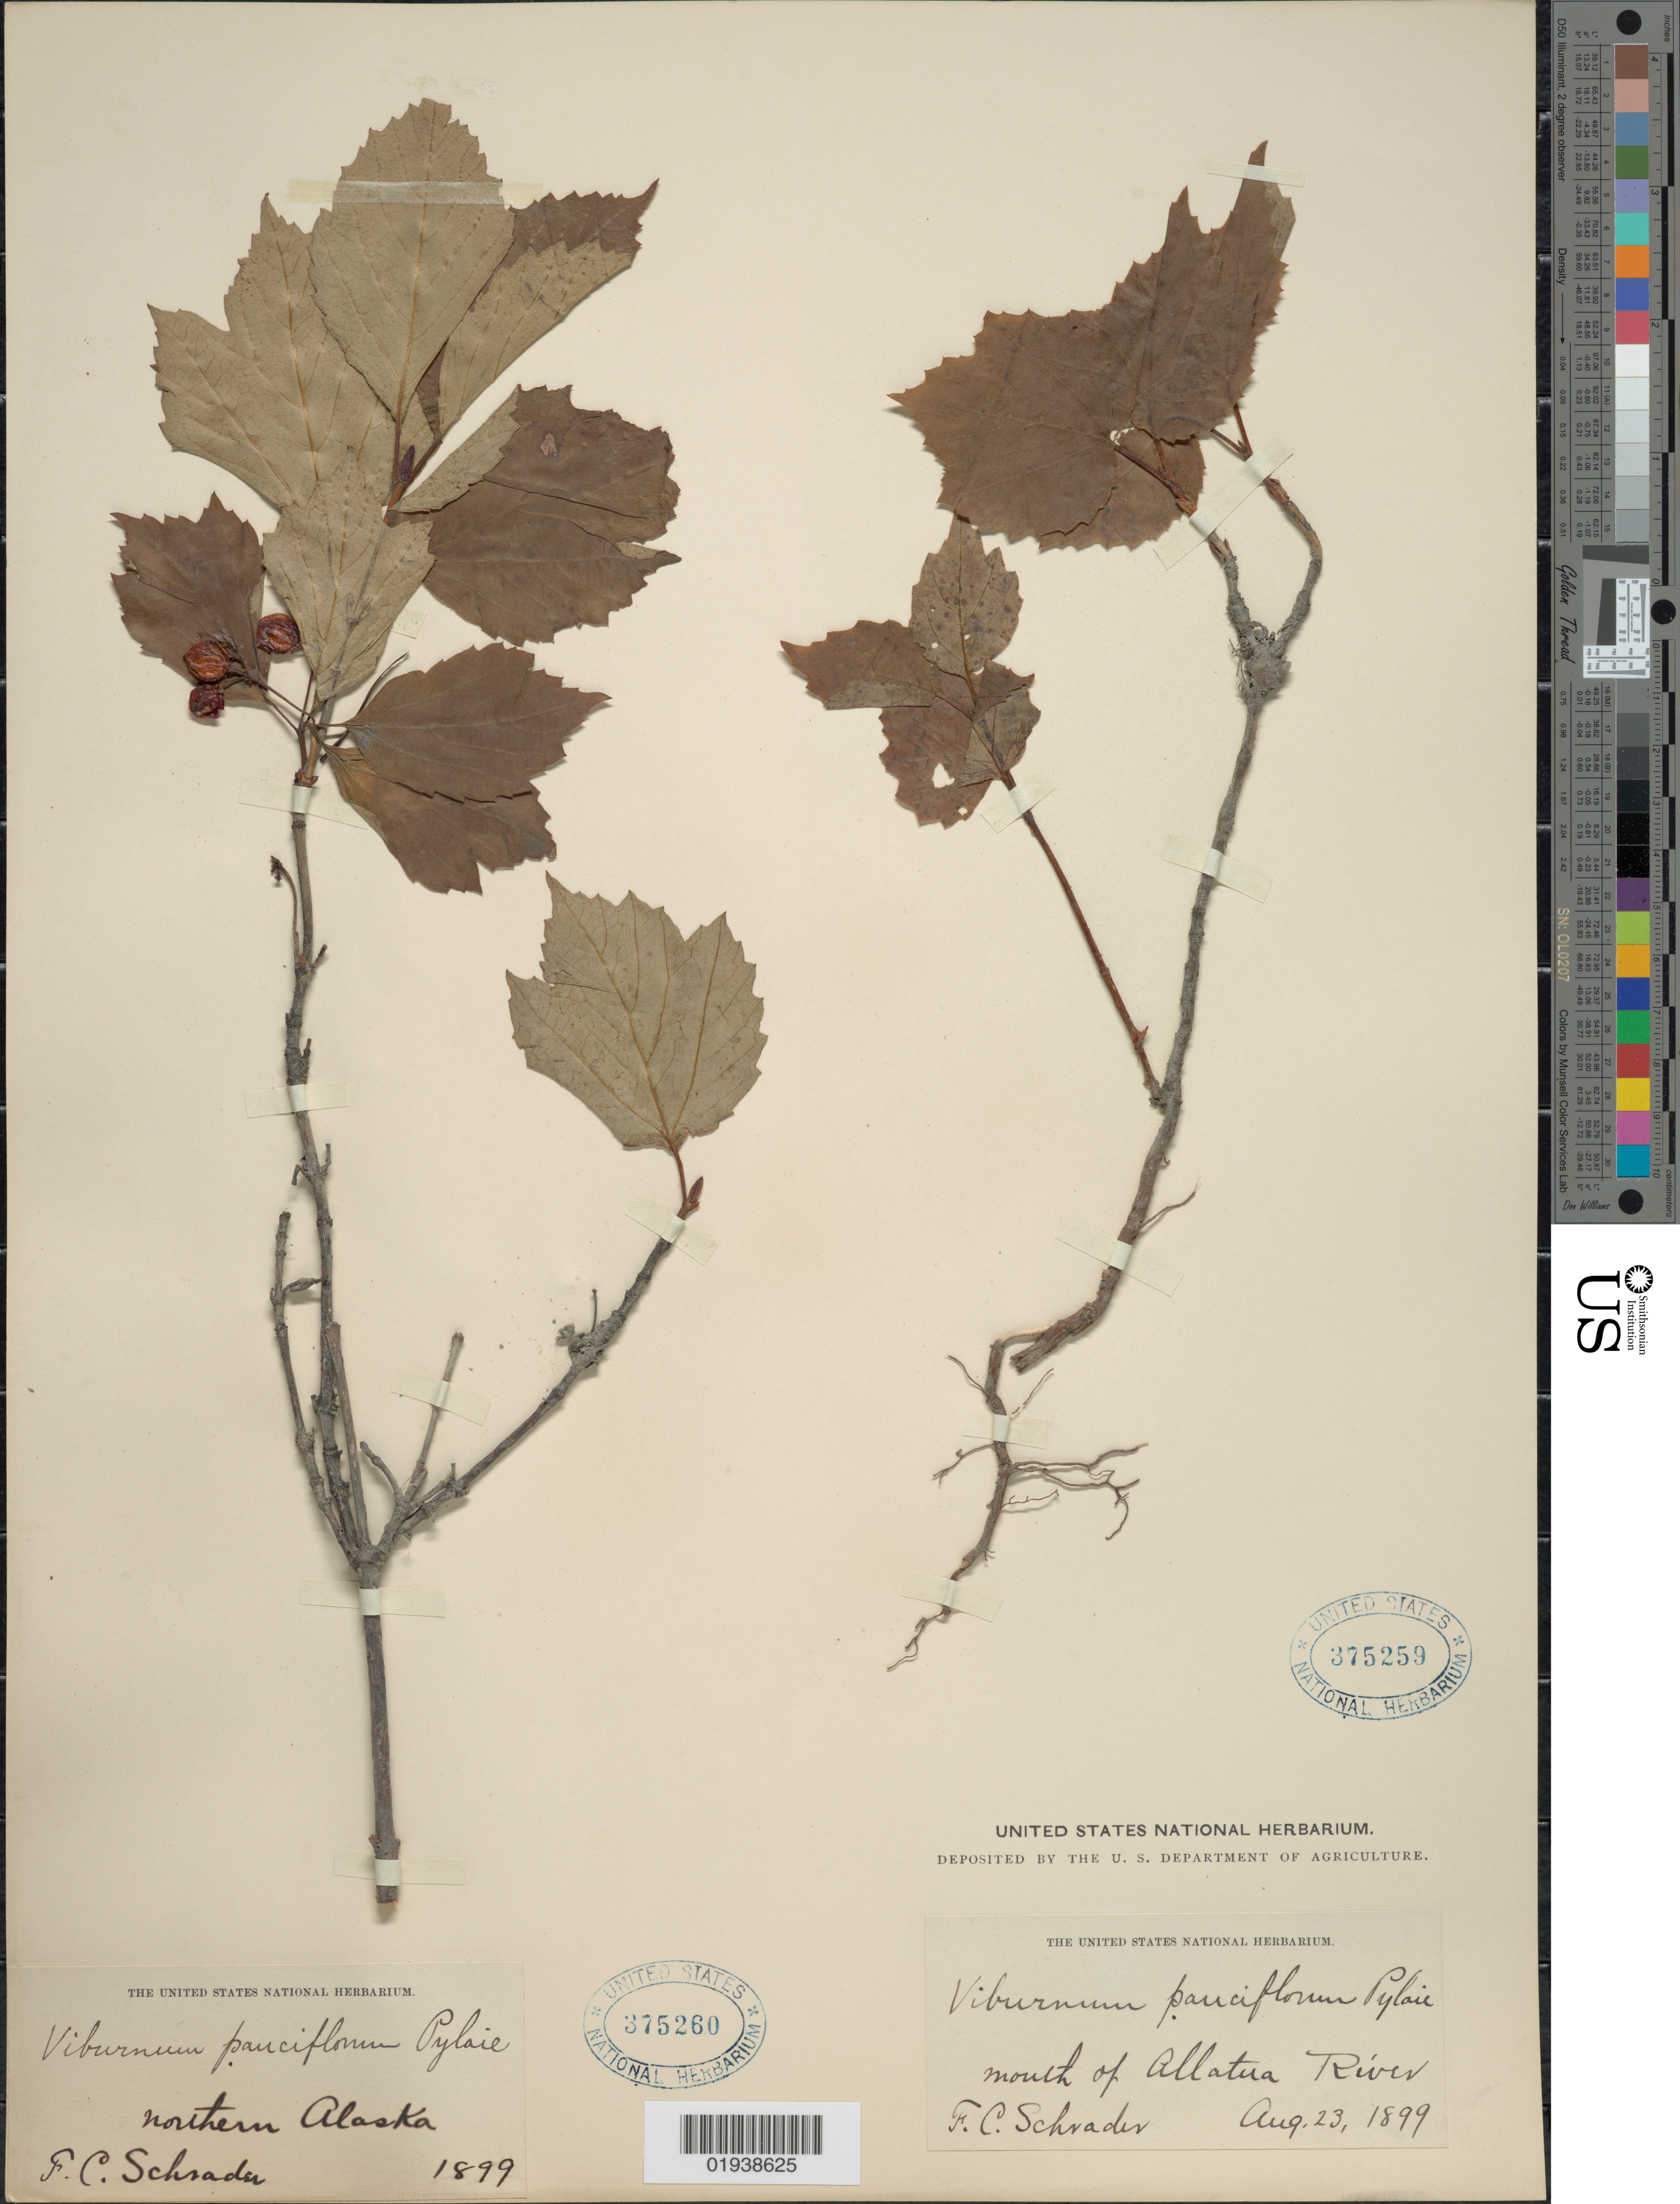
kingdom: Plantae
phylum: Tracheophyta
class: Magnoliopsida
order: Dipsacales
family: Viburnaceae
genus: Viburnum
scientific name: Viburnum edule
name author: (Michx.) Raf.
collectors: F. C. Schrader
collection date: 1899-08-23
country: United States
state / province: Alaska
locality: Mouth of Allatna River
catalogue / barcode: US 375259